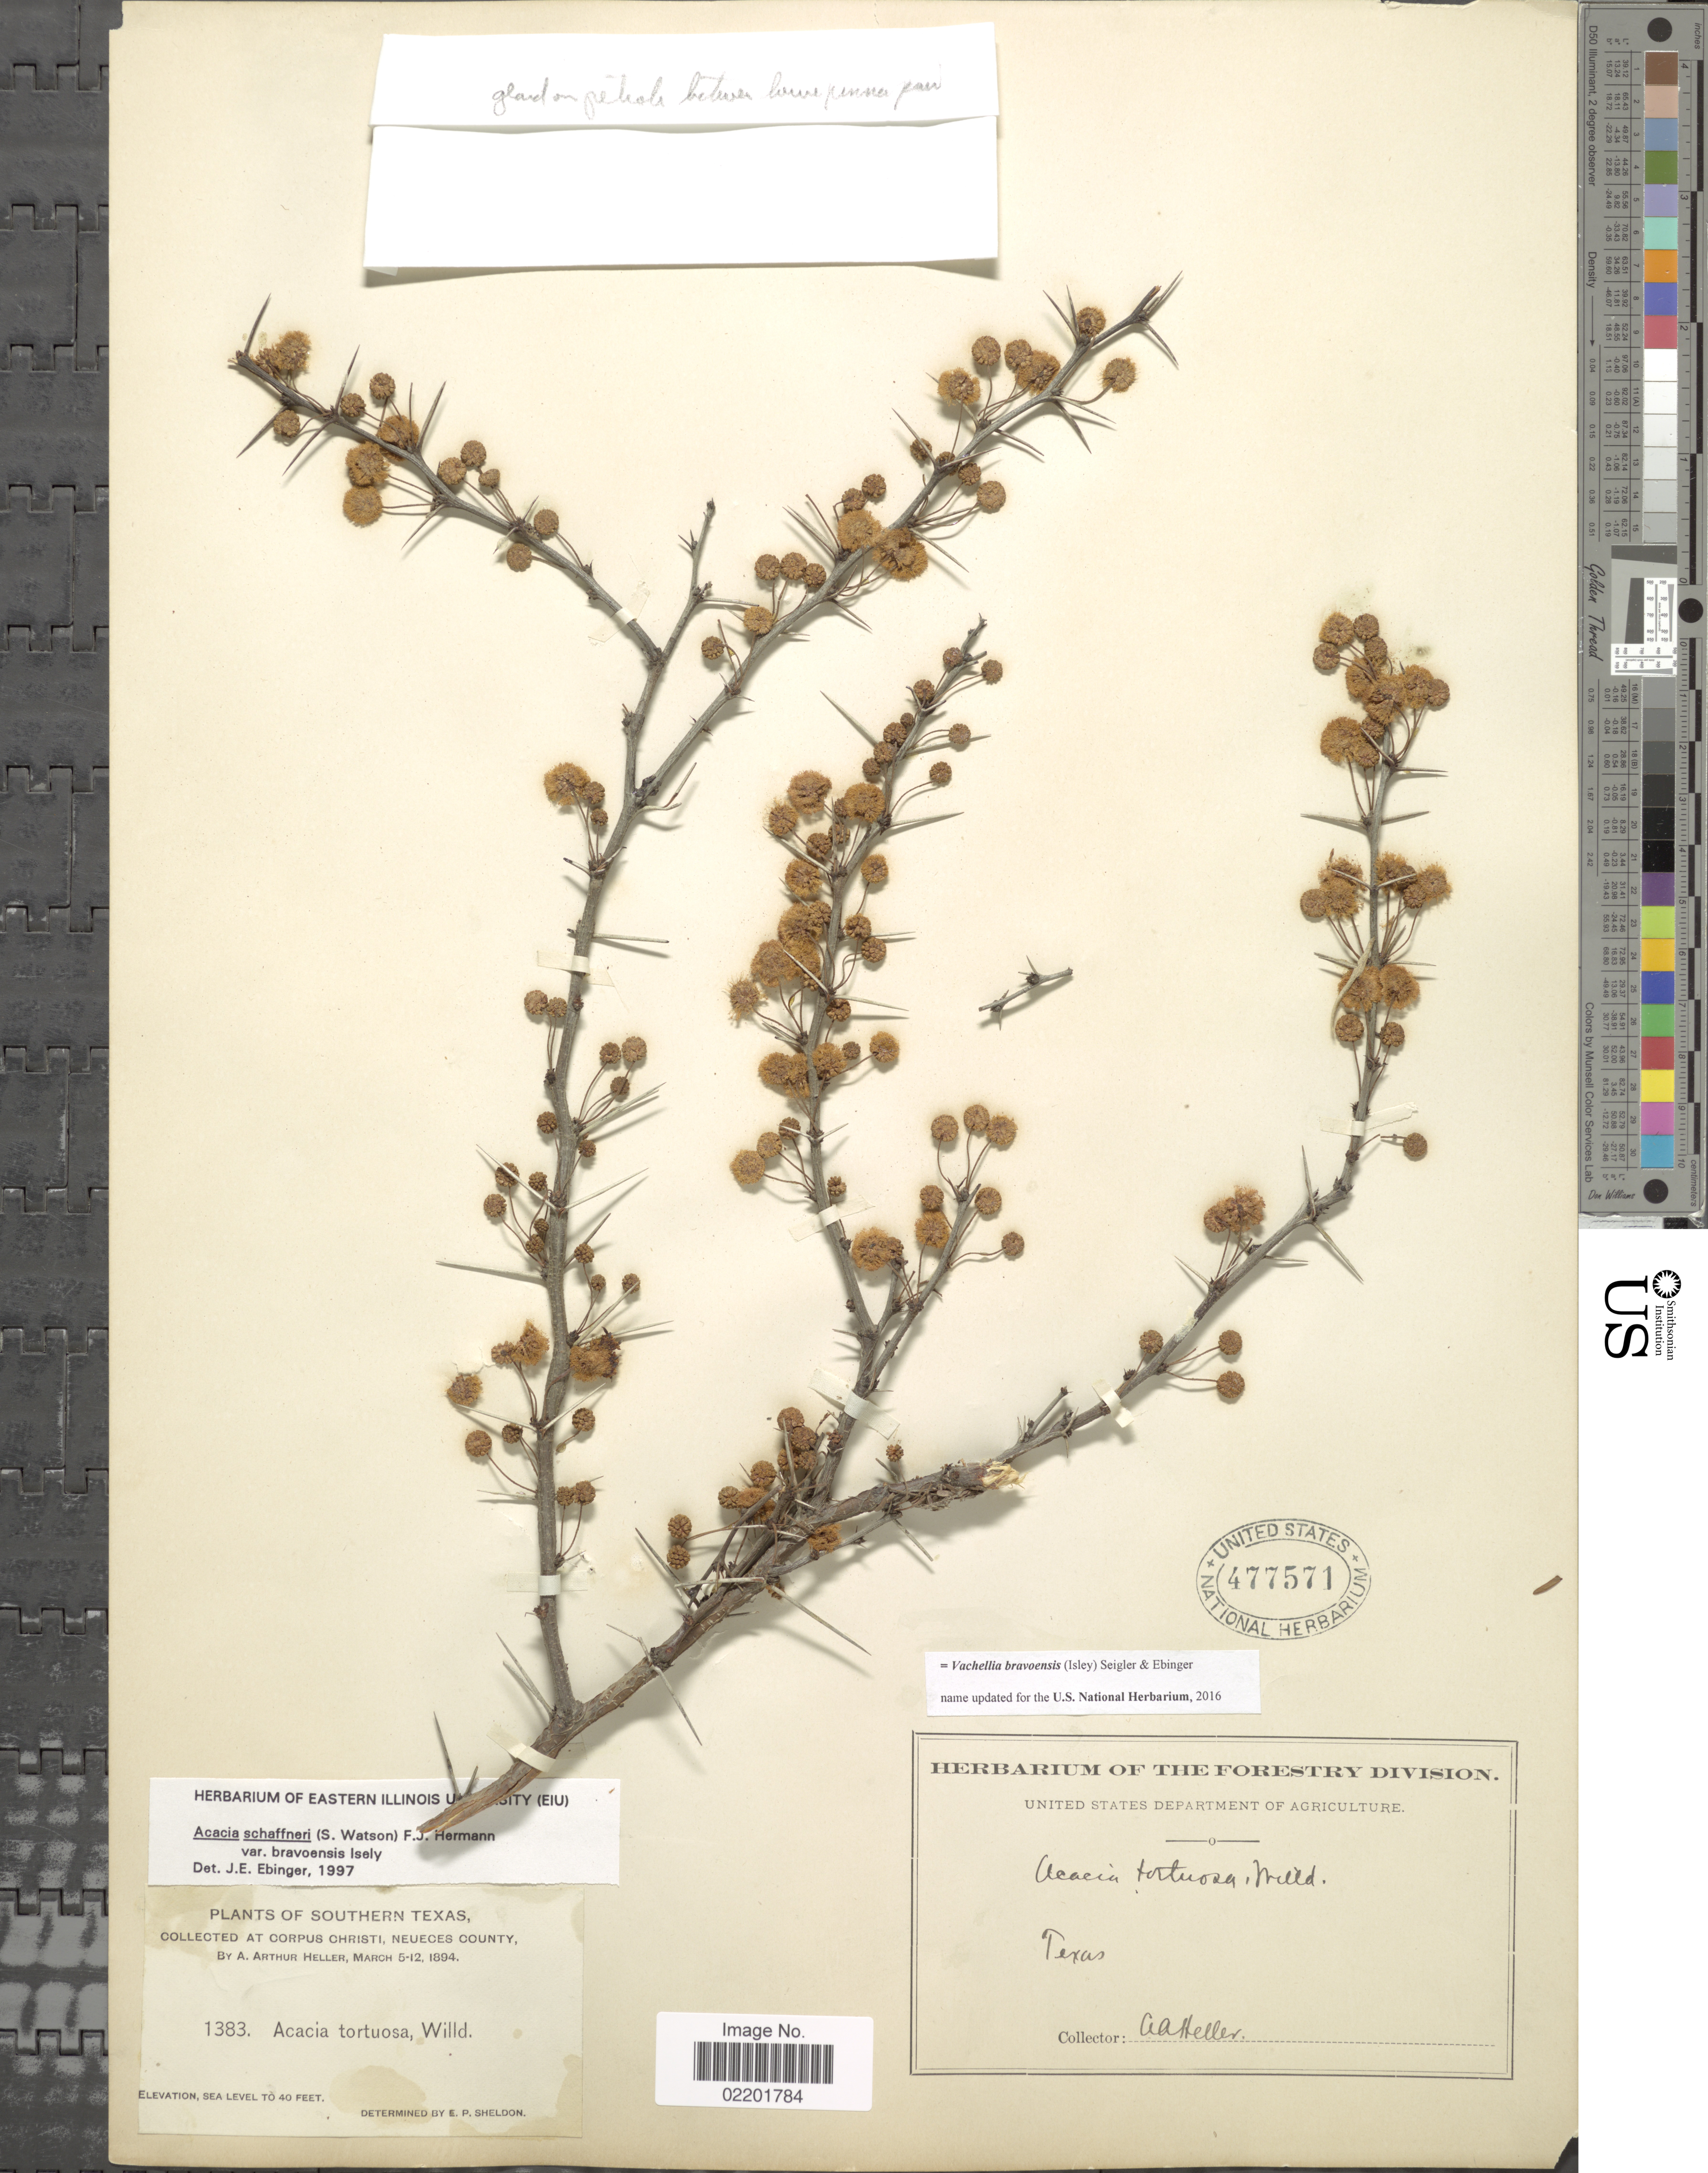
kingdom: Plantae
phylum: Tracheophyta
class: Magnoliopsida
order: Fabales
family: Fabaceae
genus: Vachellia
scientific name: Vachellia bravoensis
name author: (Isely) Seigler & Ebinger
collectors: A. A. Heller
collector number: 1383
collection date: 1894-05-12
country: United States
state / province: Texas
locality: Southern Texas, Corpus Christi, Neueces County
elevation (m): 12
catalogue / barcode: US 477571